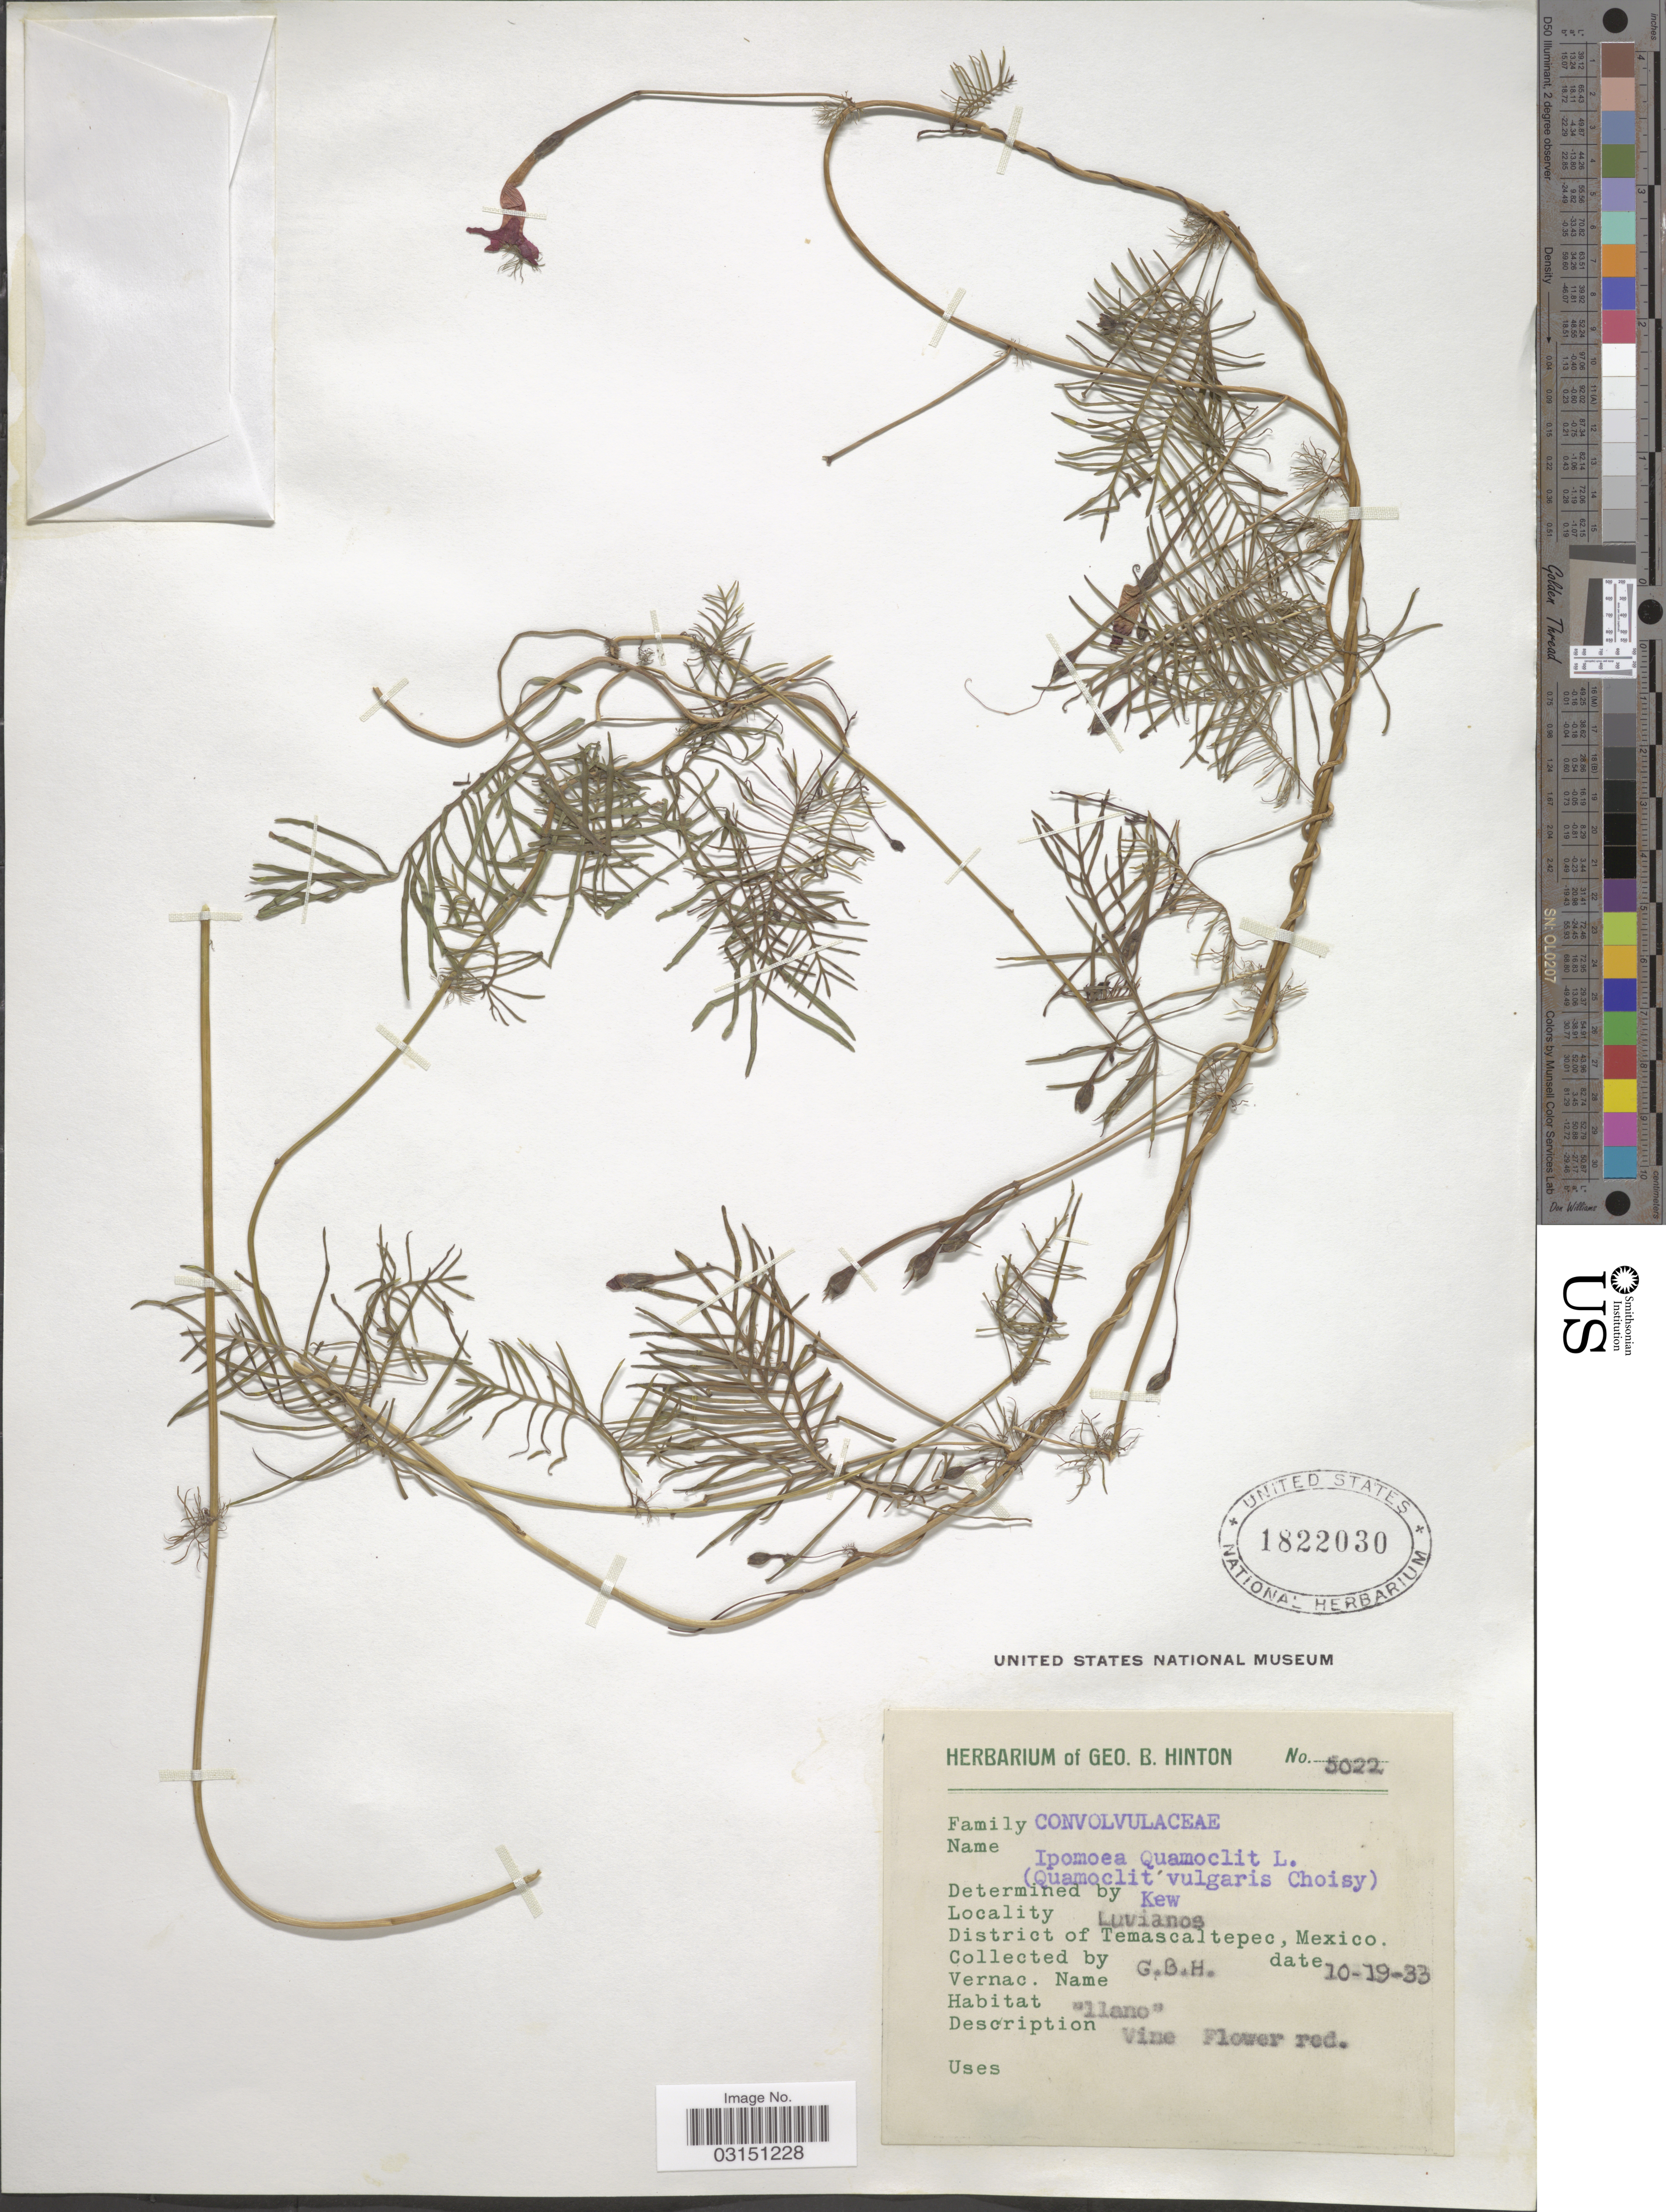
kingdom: Plantae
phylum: Tracheophyta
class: Magnoliopsida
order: Solanales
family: Convolvulaceae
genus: Ipomoea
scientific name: Ipomoea quamoclit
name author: L.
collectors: G. B. Hinton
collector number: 5022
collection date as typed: Transcribed d/m/y: 19/10/33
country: Mexico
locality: Luvianos, District of Temascaltepec.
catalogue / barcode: US 1822030